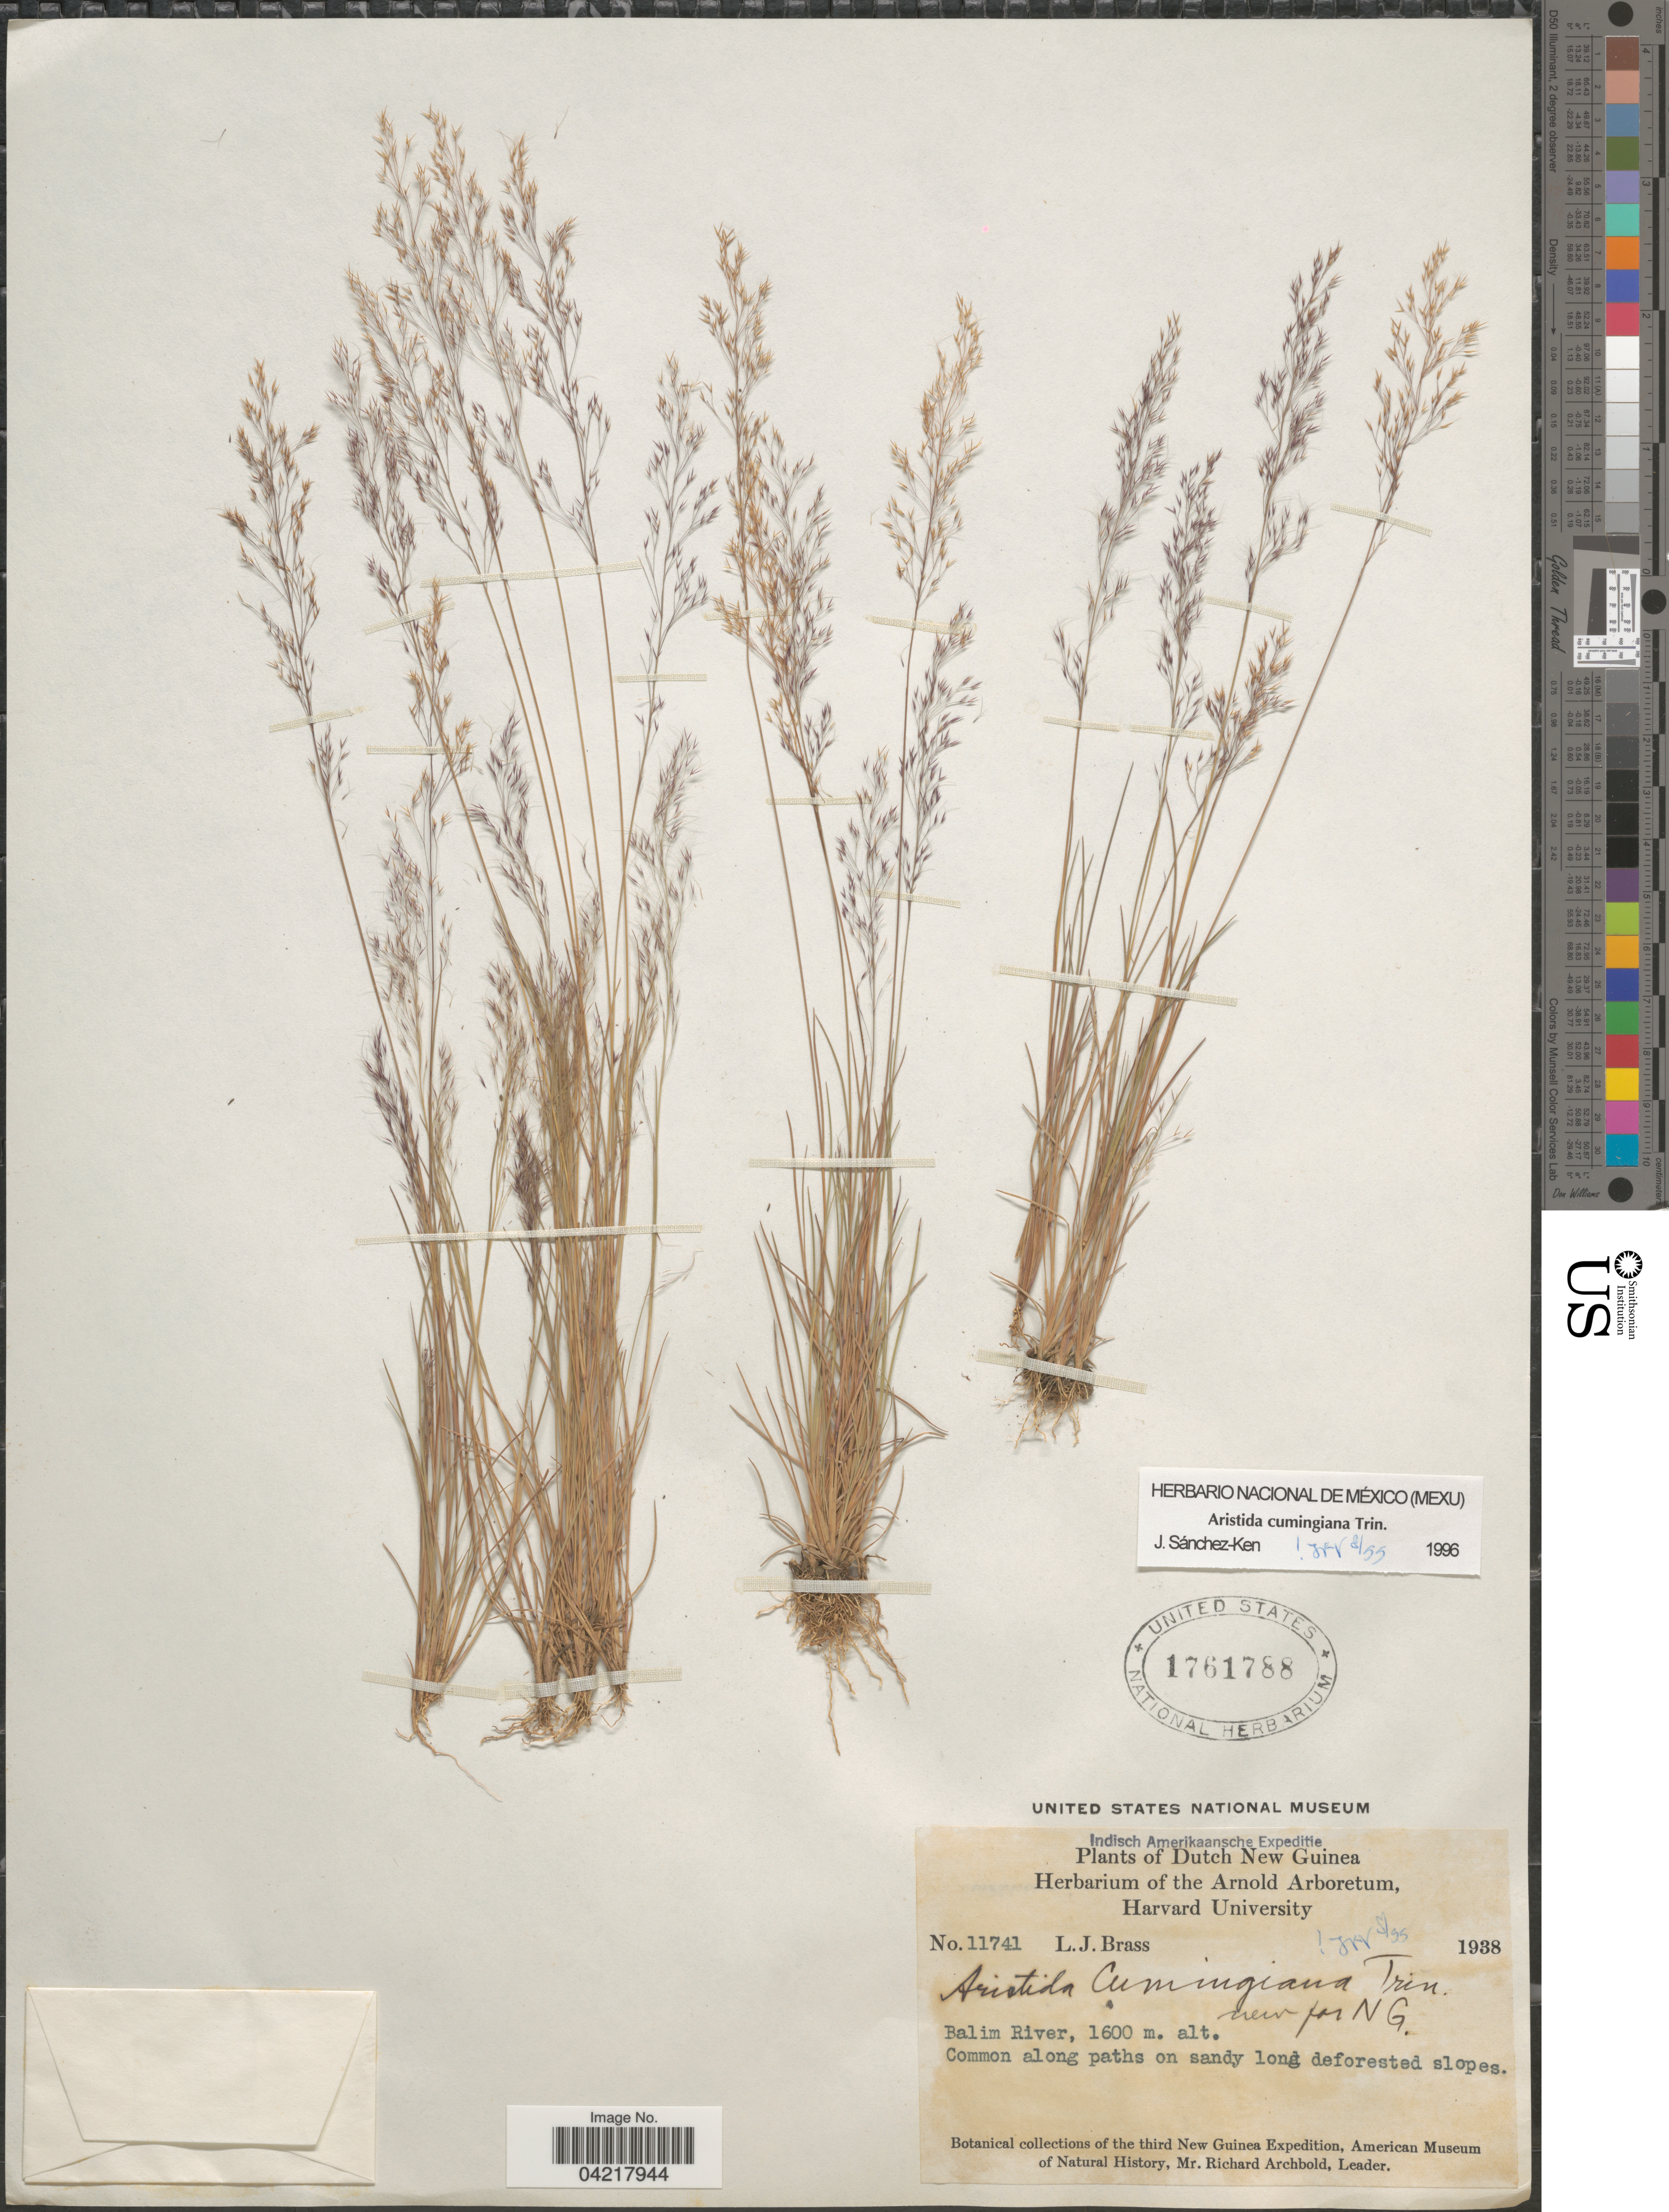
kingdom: Plantae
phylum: Tracheophyta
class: Liliopsida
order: Poales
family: Poaceae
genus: Aristida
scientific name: Aristida cumingiana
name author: Trin. & Rupr.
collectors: L. J. Brass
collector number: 11741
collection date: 1938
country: Indonesia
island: New Guinea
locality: Indisch Amerikaanse Expeditie. Dutch New Guinea. Balim River. Botanical collections of the third New Guinea Expedition.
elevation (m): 1600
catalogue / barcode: US 1761788